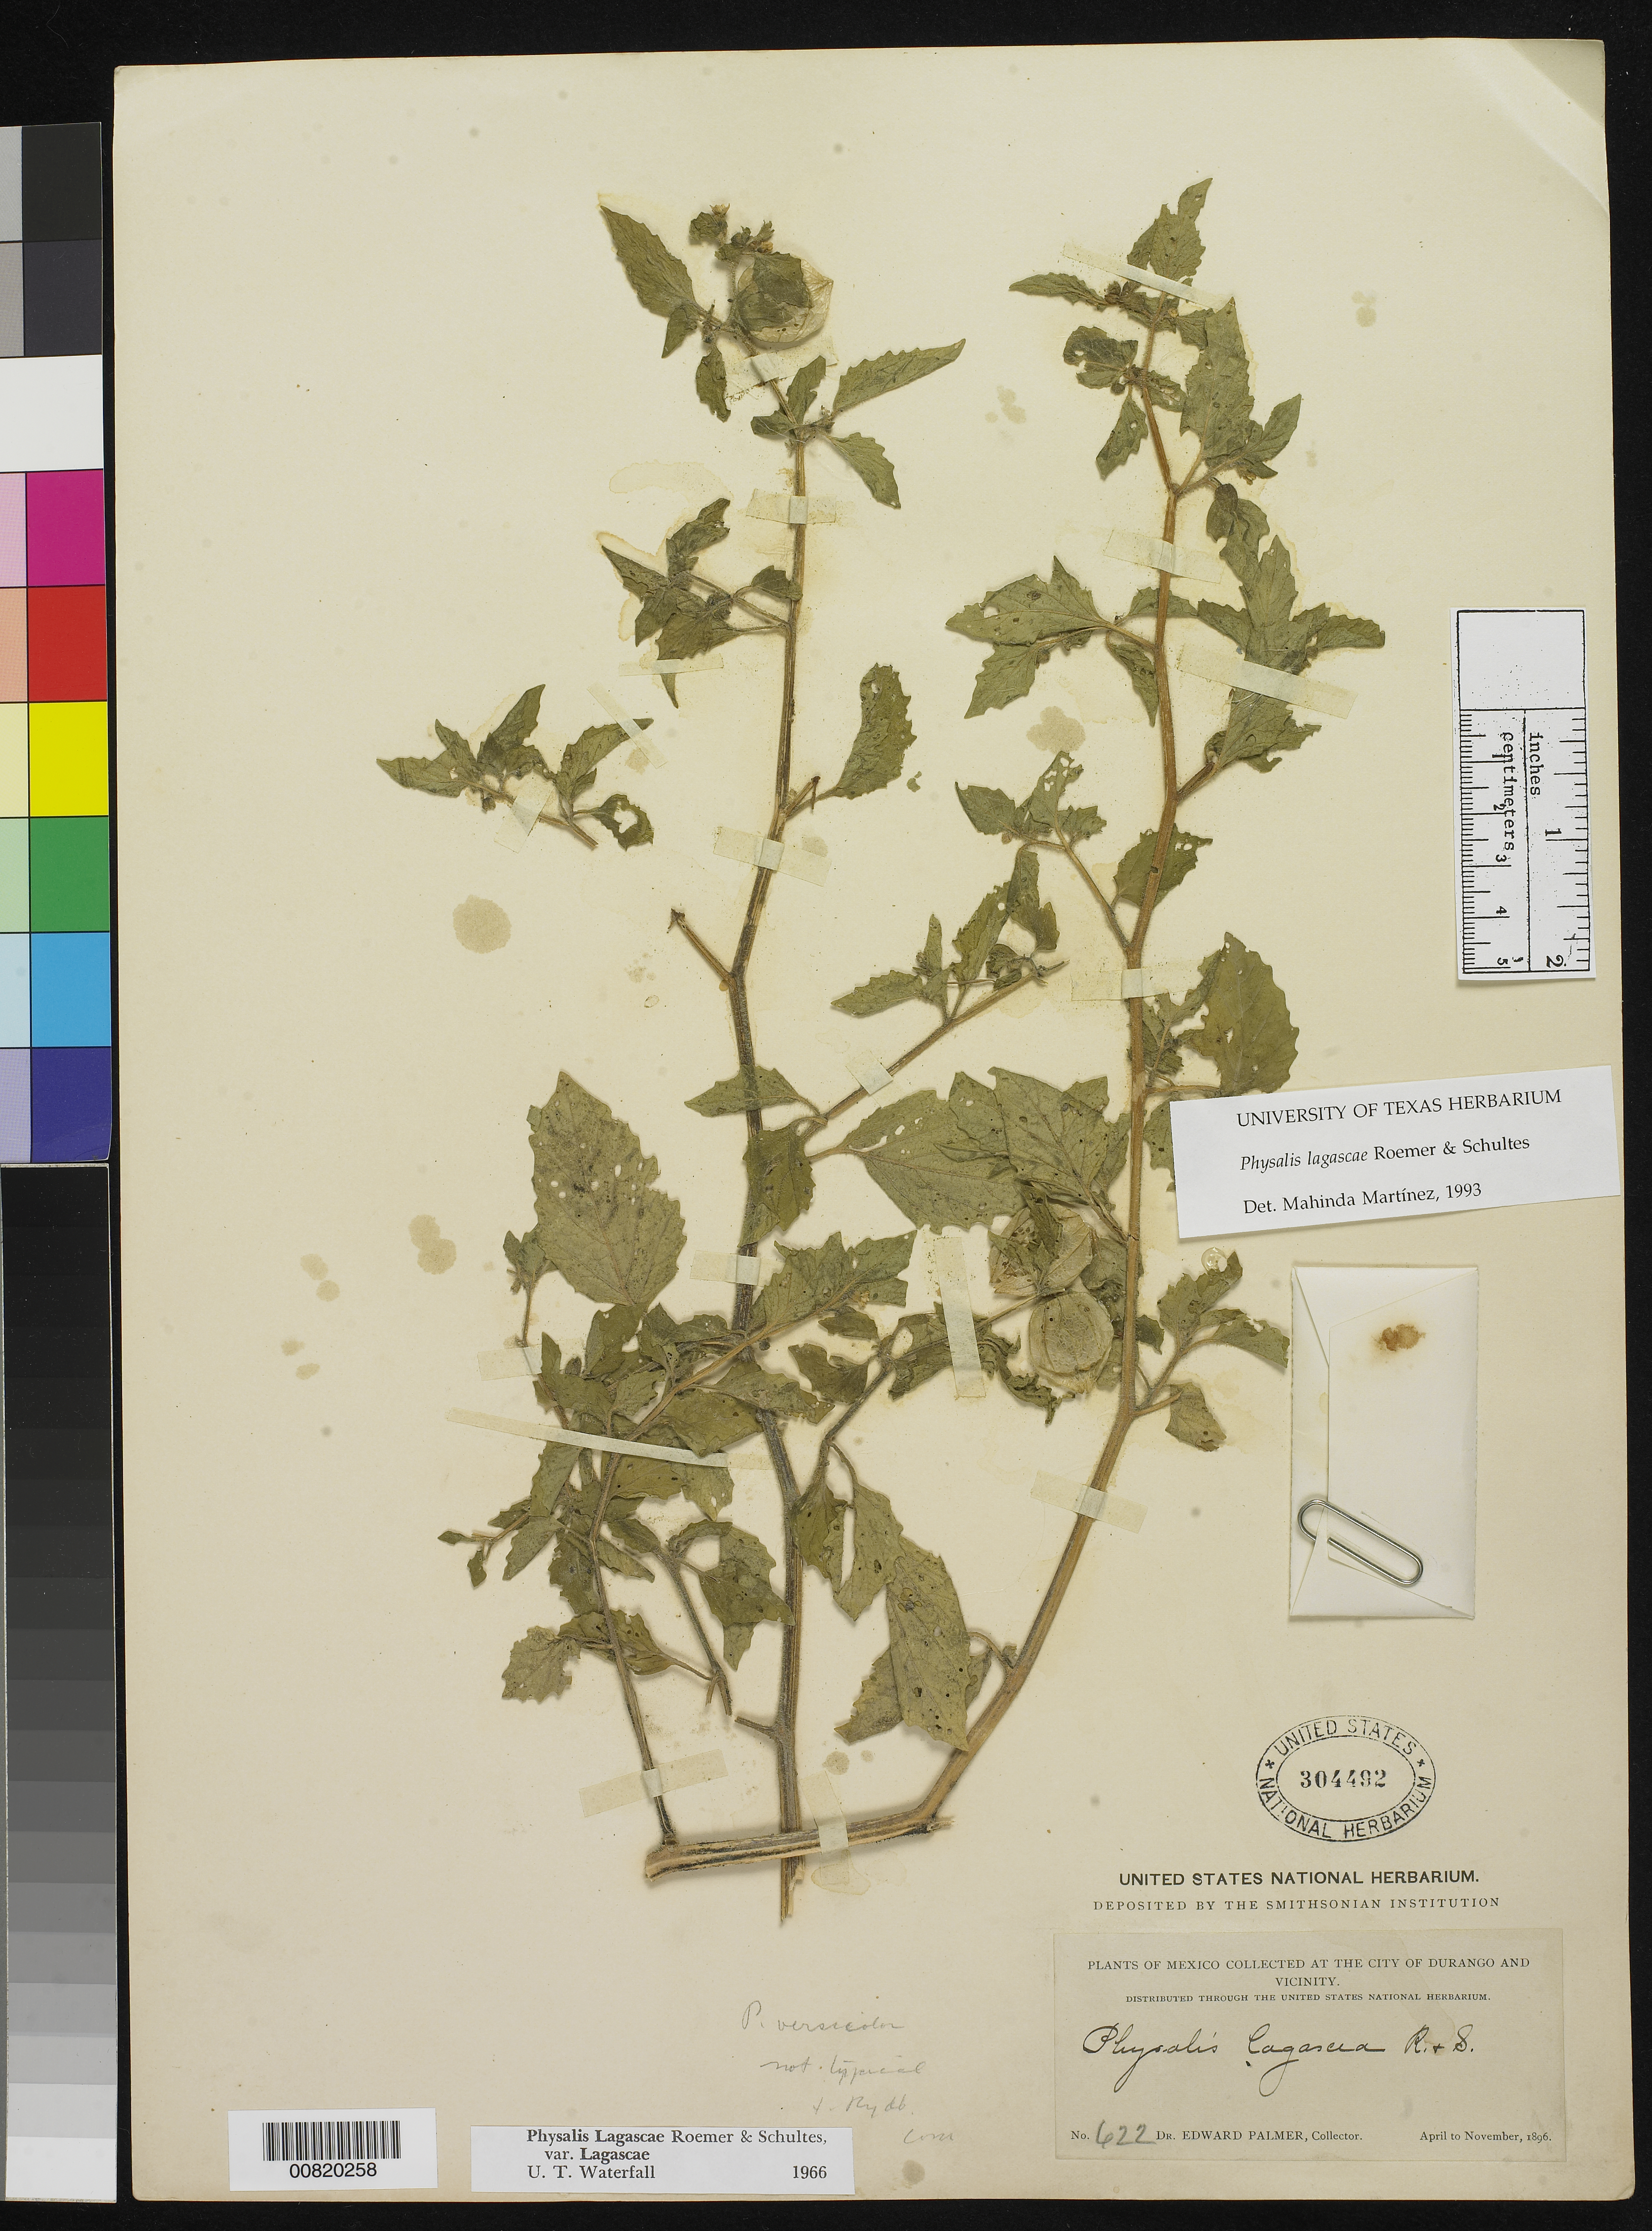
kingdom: Plantae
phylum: Tracheophyta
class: Magnoliopsida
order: Solanales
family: Solanaceae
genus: Physalis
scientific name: Physalis lagascae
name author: Roem. & Schult.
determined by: Waterfall, U. T.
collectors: E. Palmer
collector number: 622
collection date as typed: Apr 1896 to -- Nov 1896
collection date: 1896-04/1896-11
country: Mexico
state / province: Durango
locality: City of Durango and vicinity.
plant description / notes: Same collection number as syntype/lectotype of Physalis versicolor Rydb. (Palmer 622, coll. date 1887) but collected in 1896 and not a syntype of that name.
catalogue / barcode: US 304492